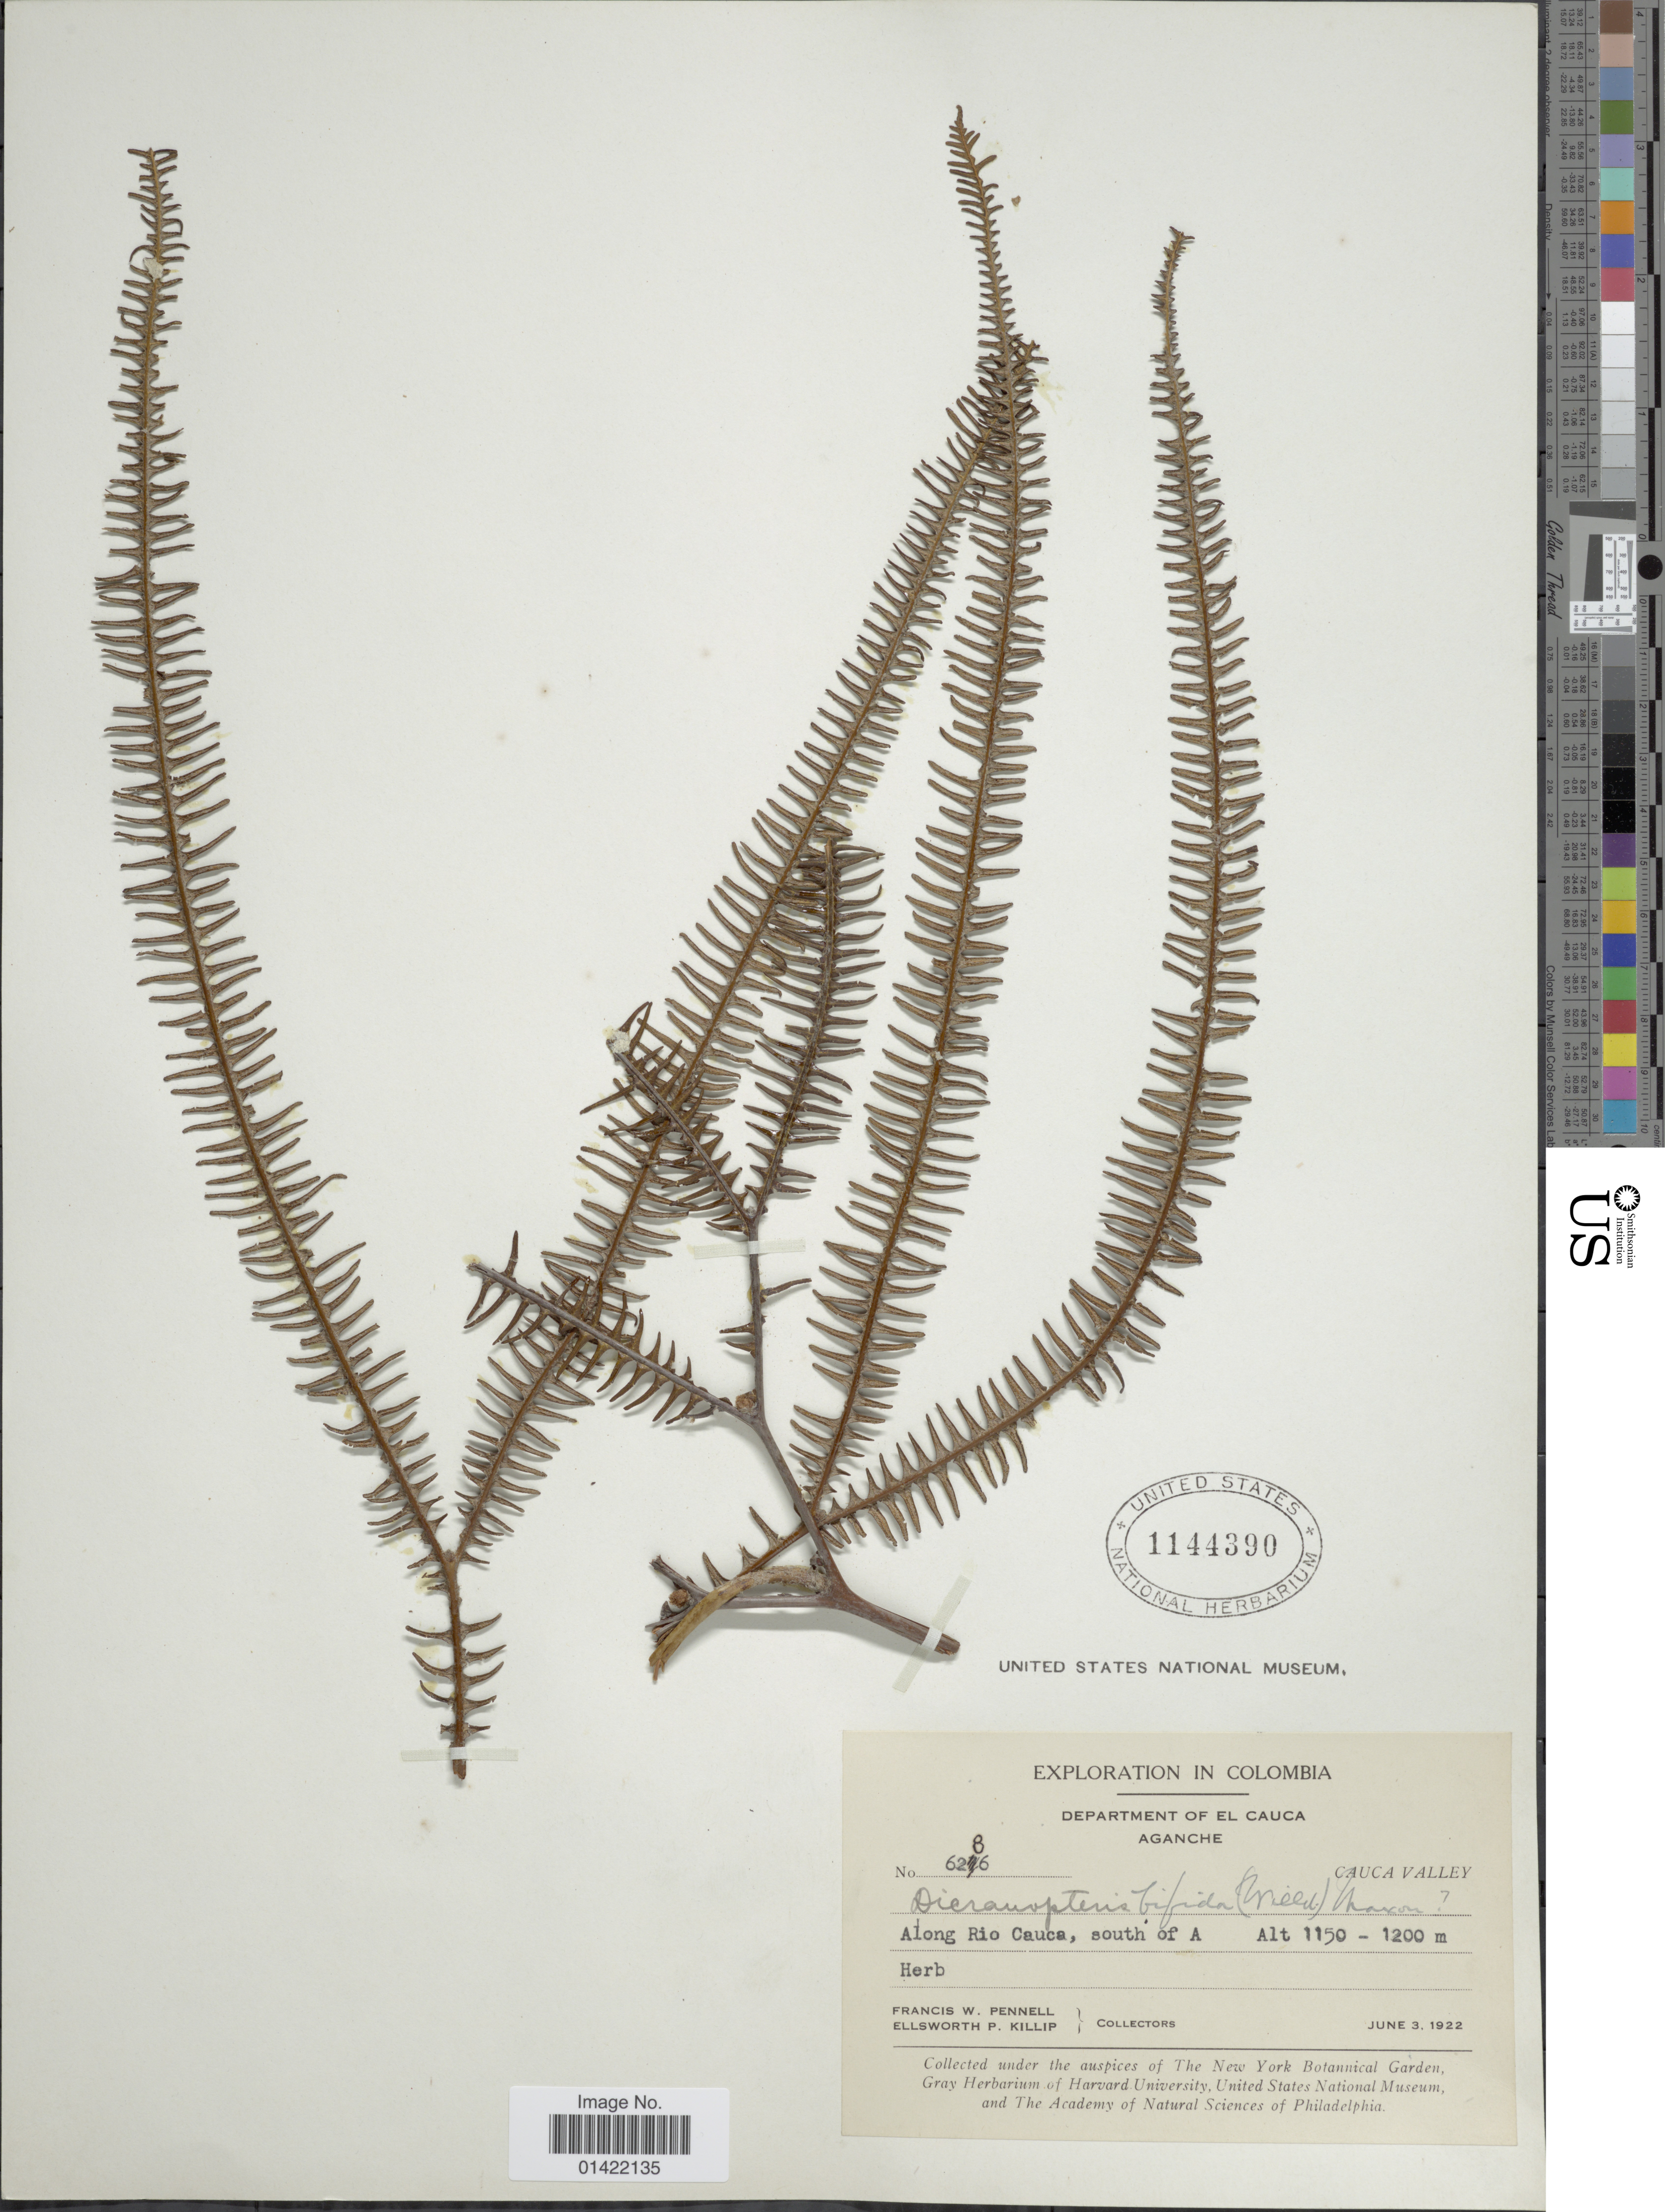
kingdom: Plantae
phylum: Tracheophyta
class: Polypodiopsida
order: Gleicheniales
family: Gleicheniaceae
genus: Sticherus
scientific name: Sticherus bifidus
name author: (Willd.) Ching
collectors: F. W. Pennell & E. P. Killip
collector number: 6286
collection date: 1922-06-03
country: Colombia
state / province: Cauca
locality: Department of El Cauca. Aganche. Along Rio Cauca, south of A. Cauca Valley.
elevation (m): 1150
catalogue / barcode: US 1144390